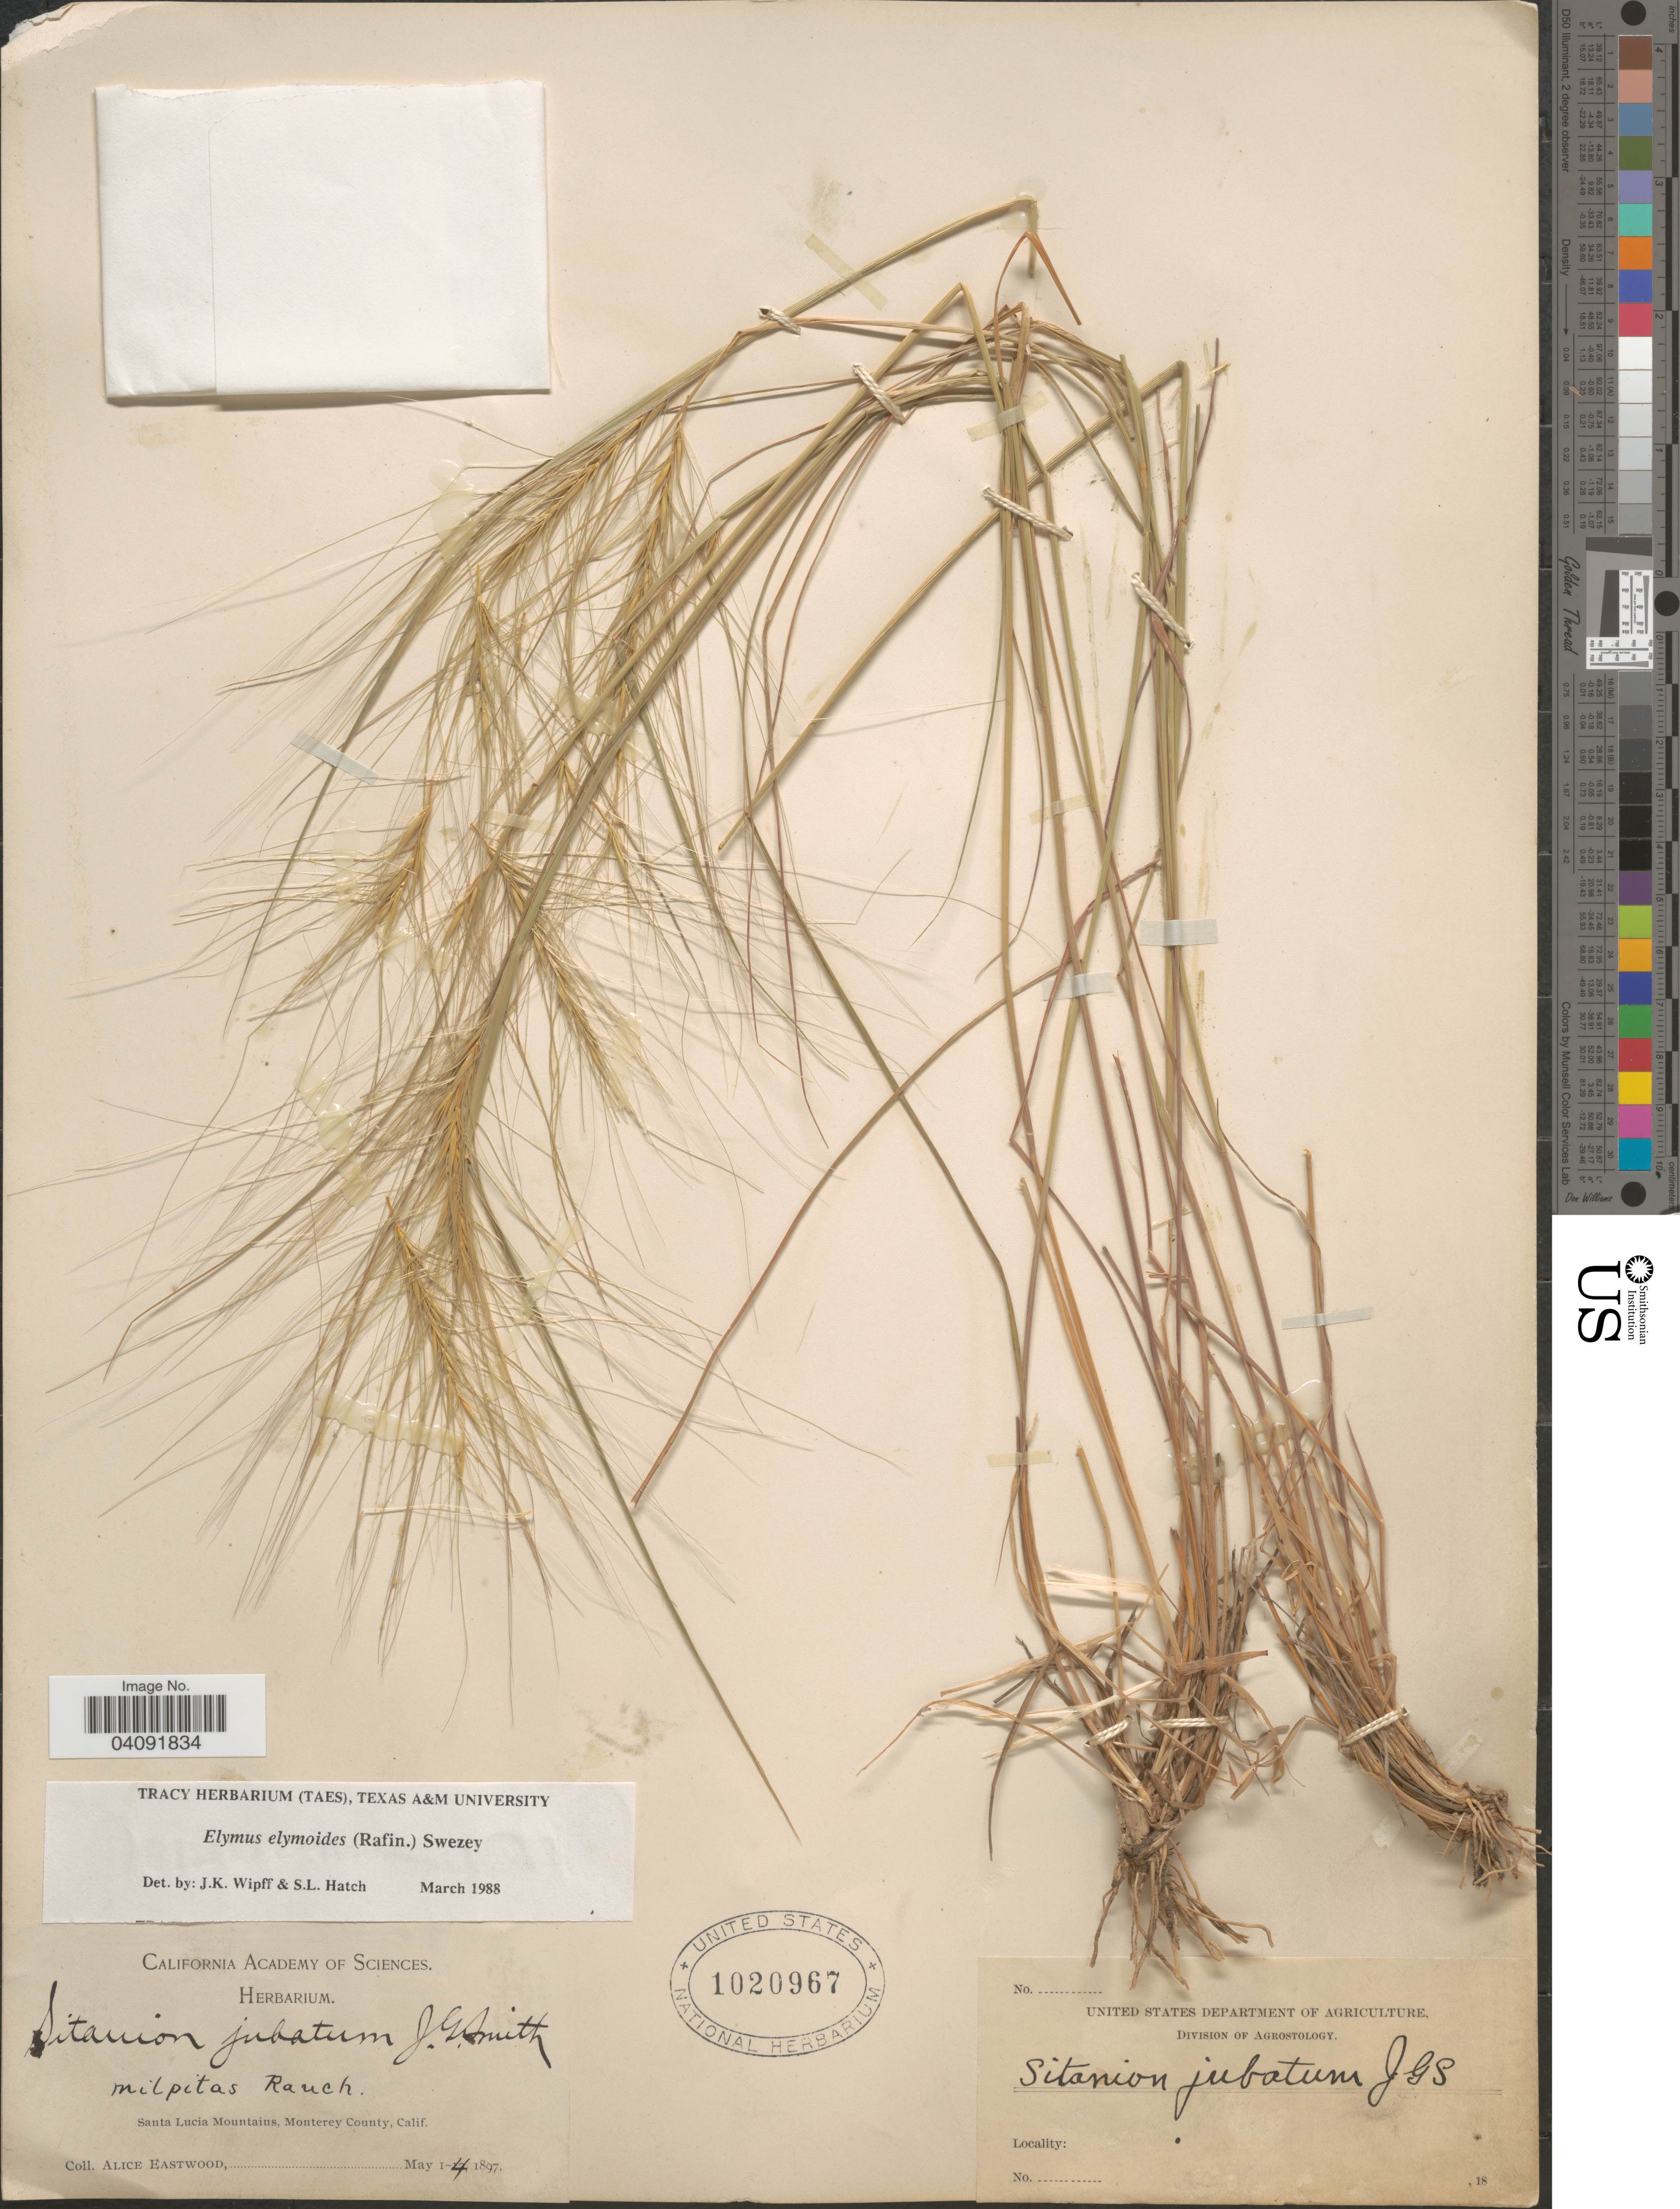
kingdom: Plantae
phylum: Tracheophyta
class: Liliopsida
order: Poales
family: Poaceae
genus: Elymus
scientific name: Elymus elymoides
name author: (Raf.) Swezey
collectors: A. Eastwood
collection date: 1897-05-01/1897-05-04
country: United States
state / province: California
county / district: Monterey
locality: Milpitas Ranch. Santa Lucia Mountains, Monterey County.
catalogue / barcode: US 1020967